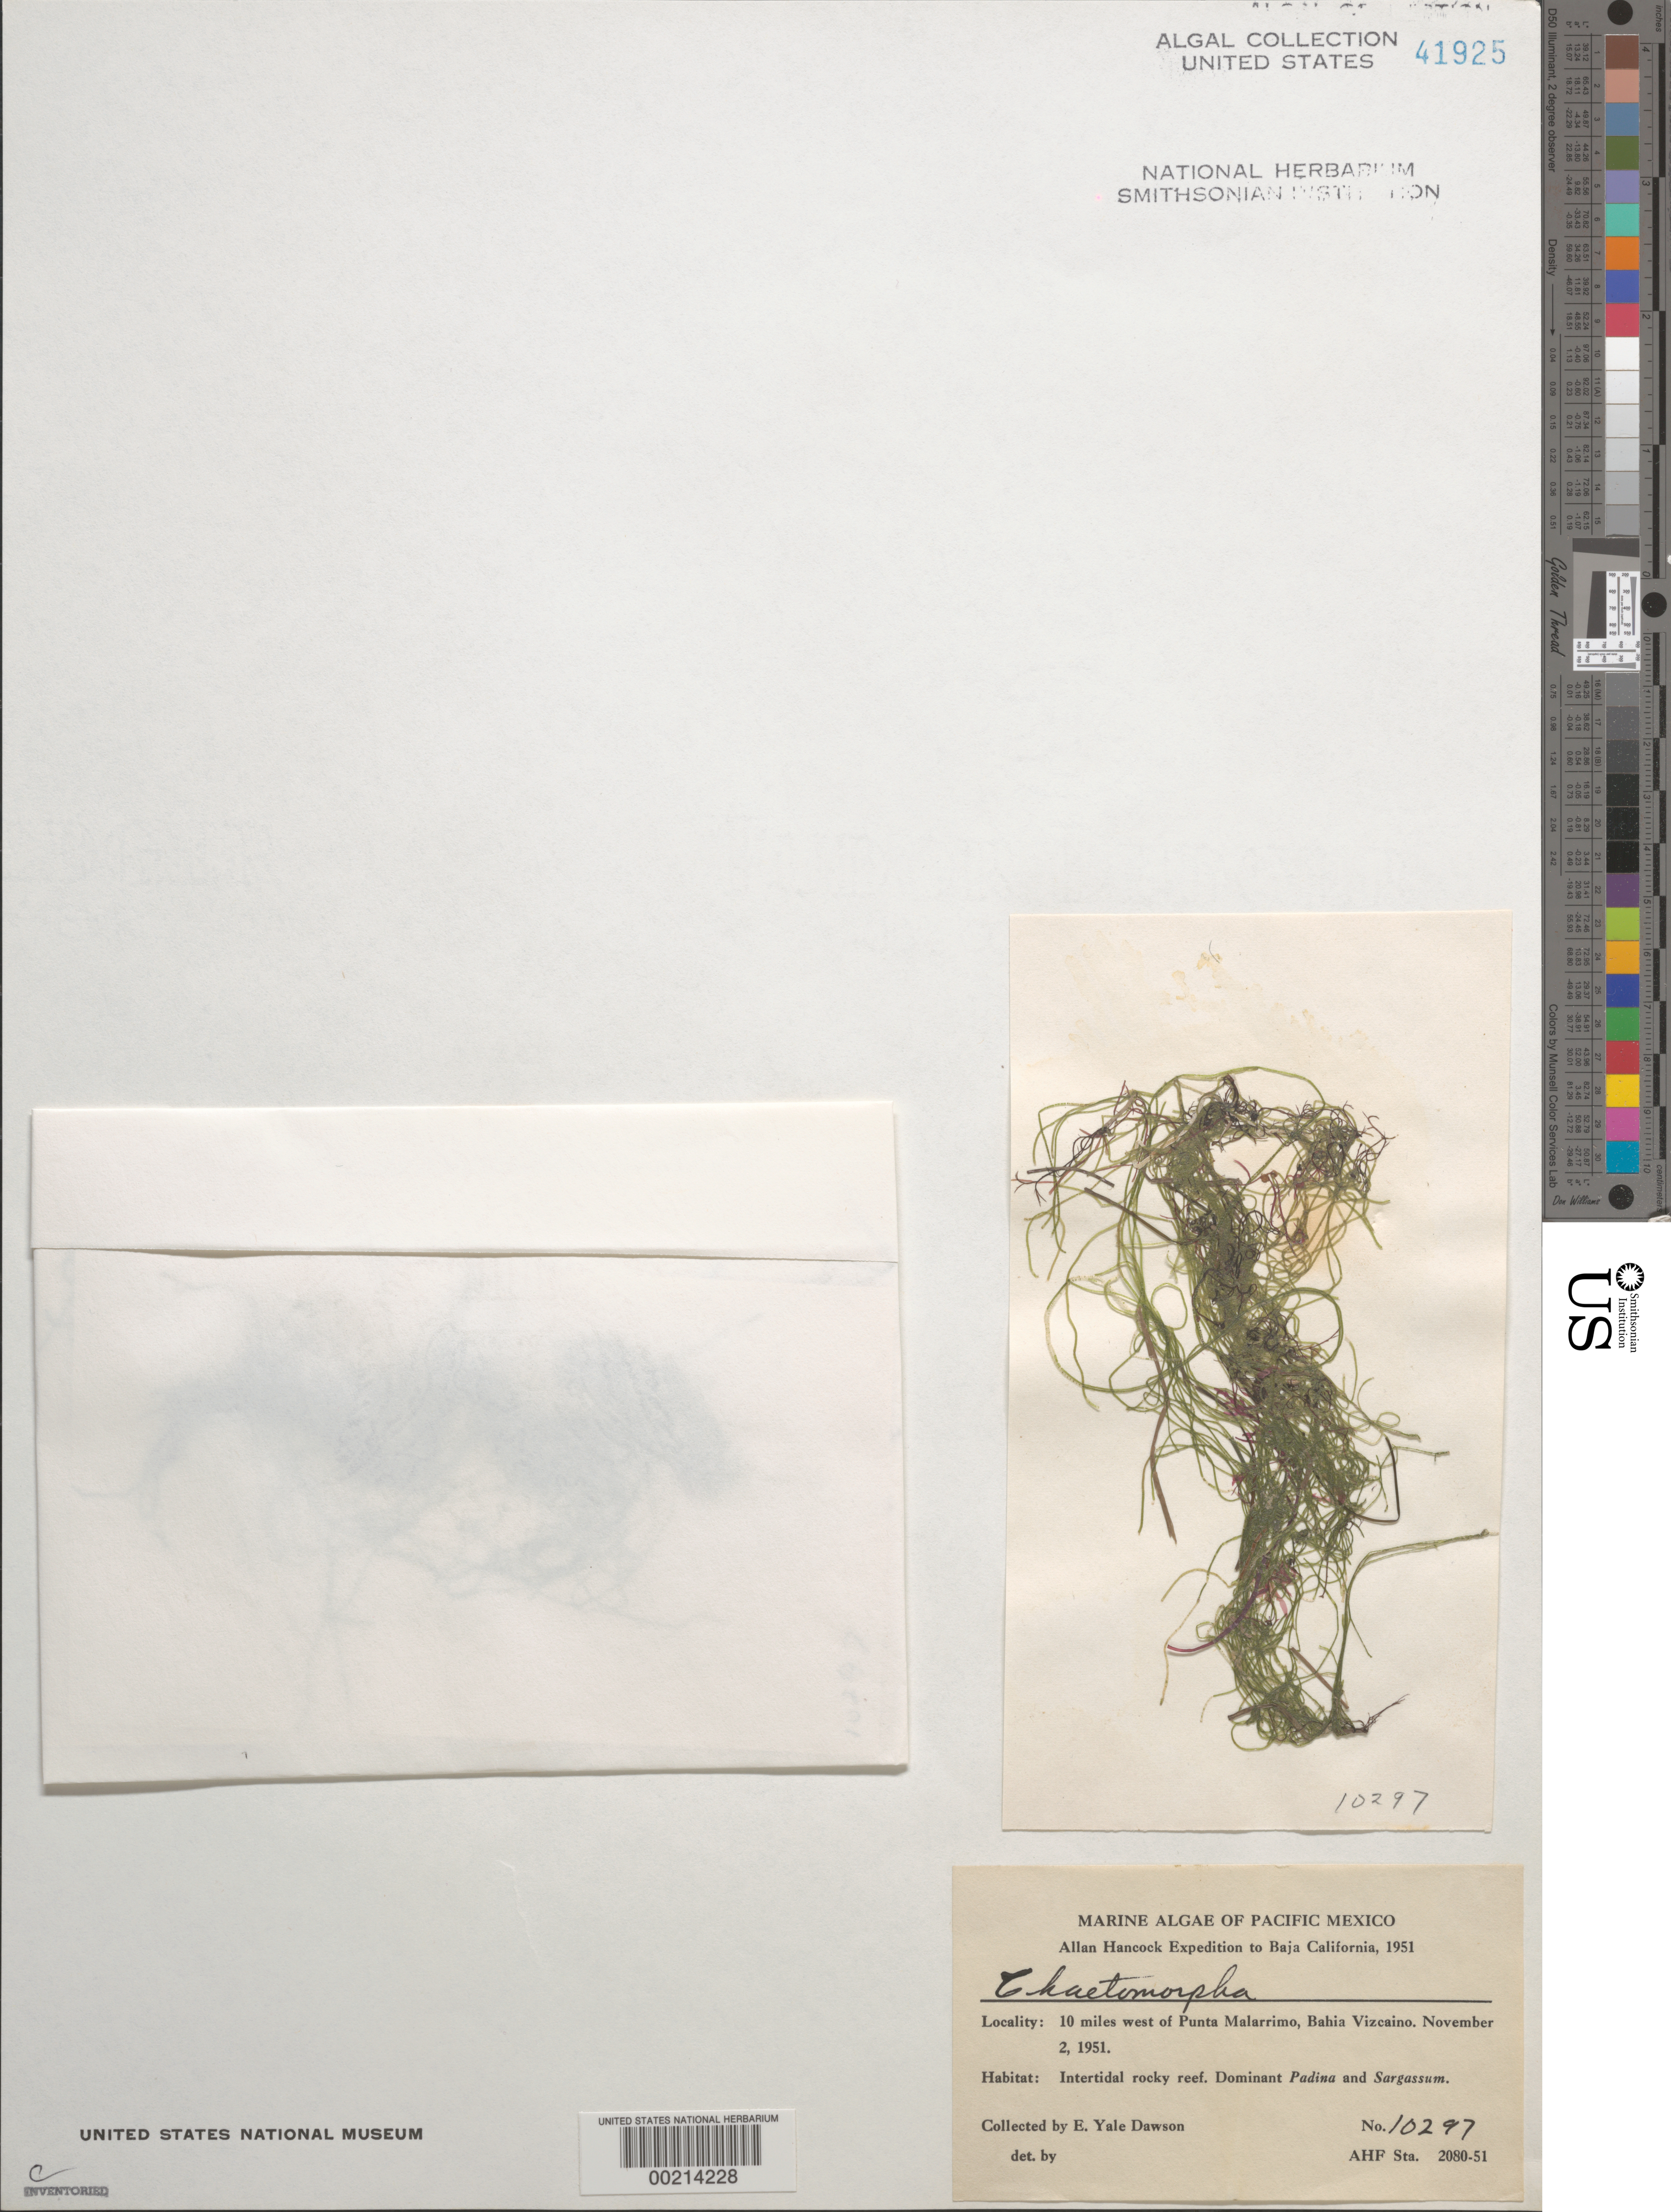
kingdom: Plantae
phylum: Chlorophyta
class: Ulvophyceae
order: Cladophorales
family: Cladophoraceae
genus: Chaetomorpha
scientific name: Chaetomorpha sp.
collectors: E. Y. Dawson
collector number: EYD 10297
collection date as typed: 02 Nov 1951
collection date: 1951-11-02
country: Mexico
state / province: Baja California Sur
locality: Bahia Sebastian Vizcaino (Bahia Viscaino). 10 miles west of Punta Malarrimo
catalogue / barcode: US 41925